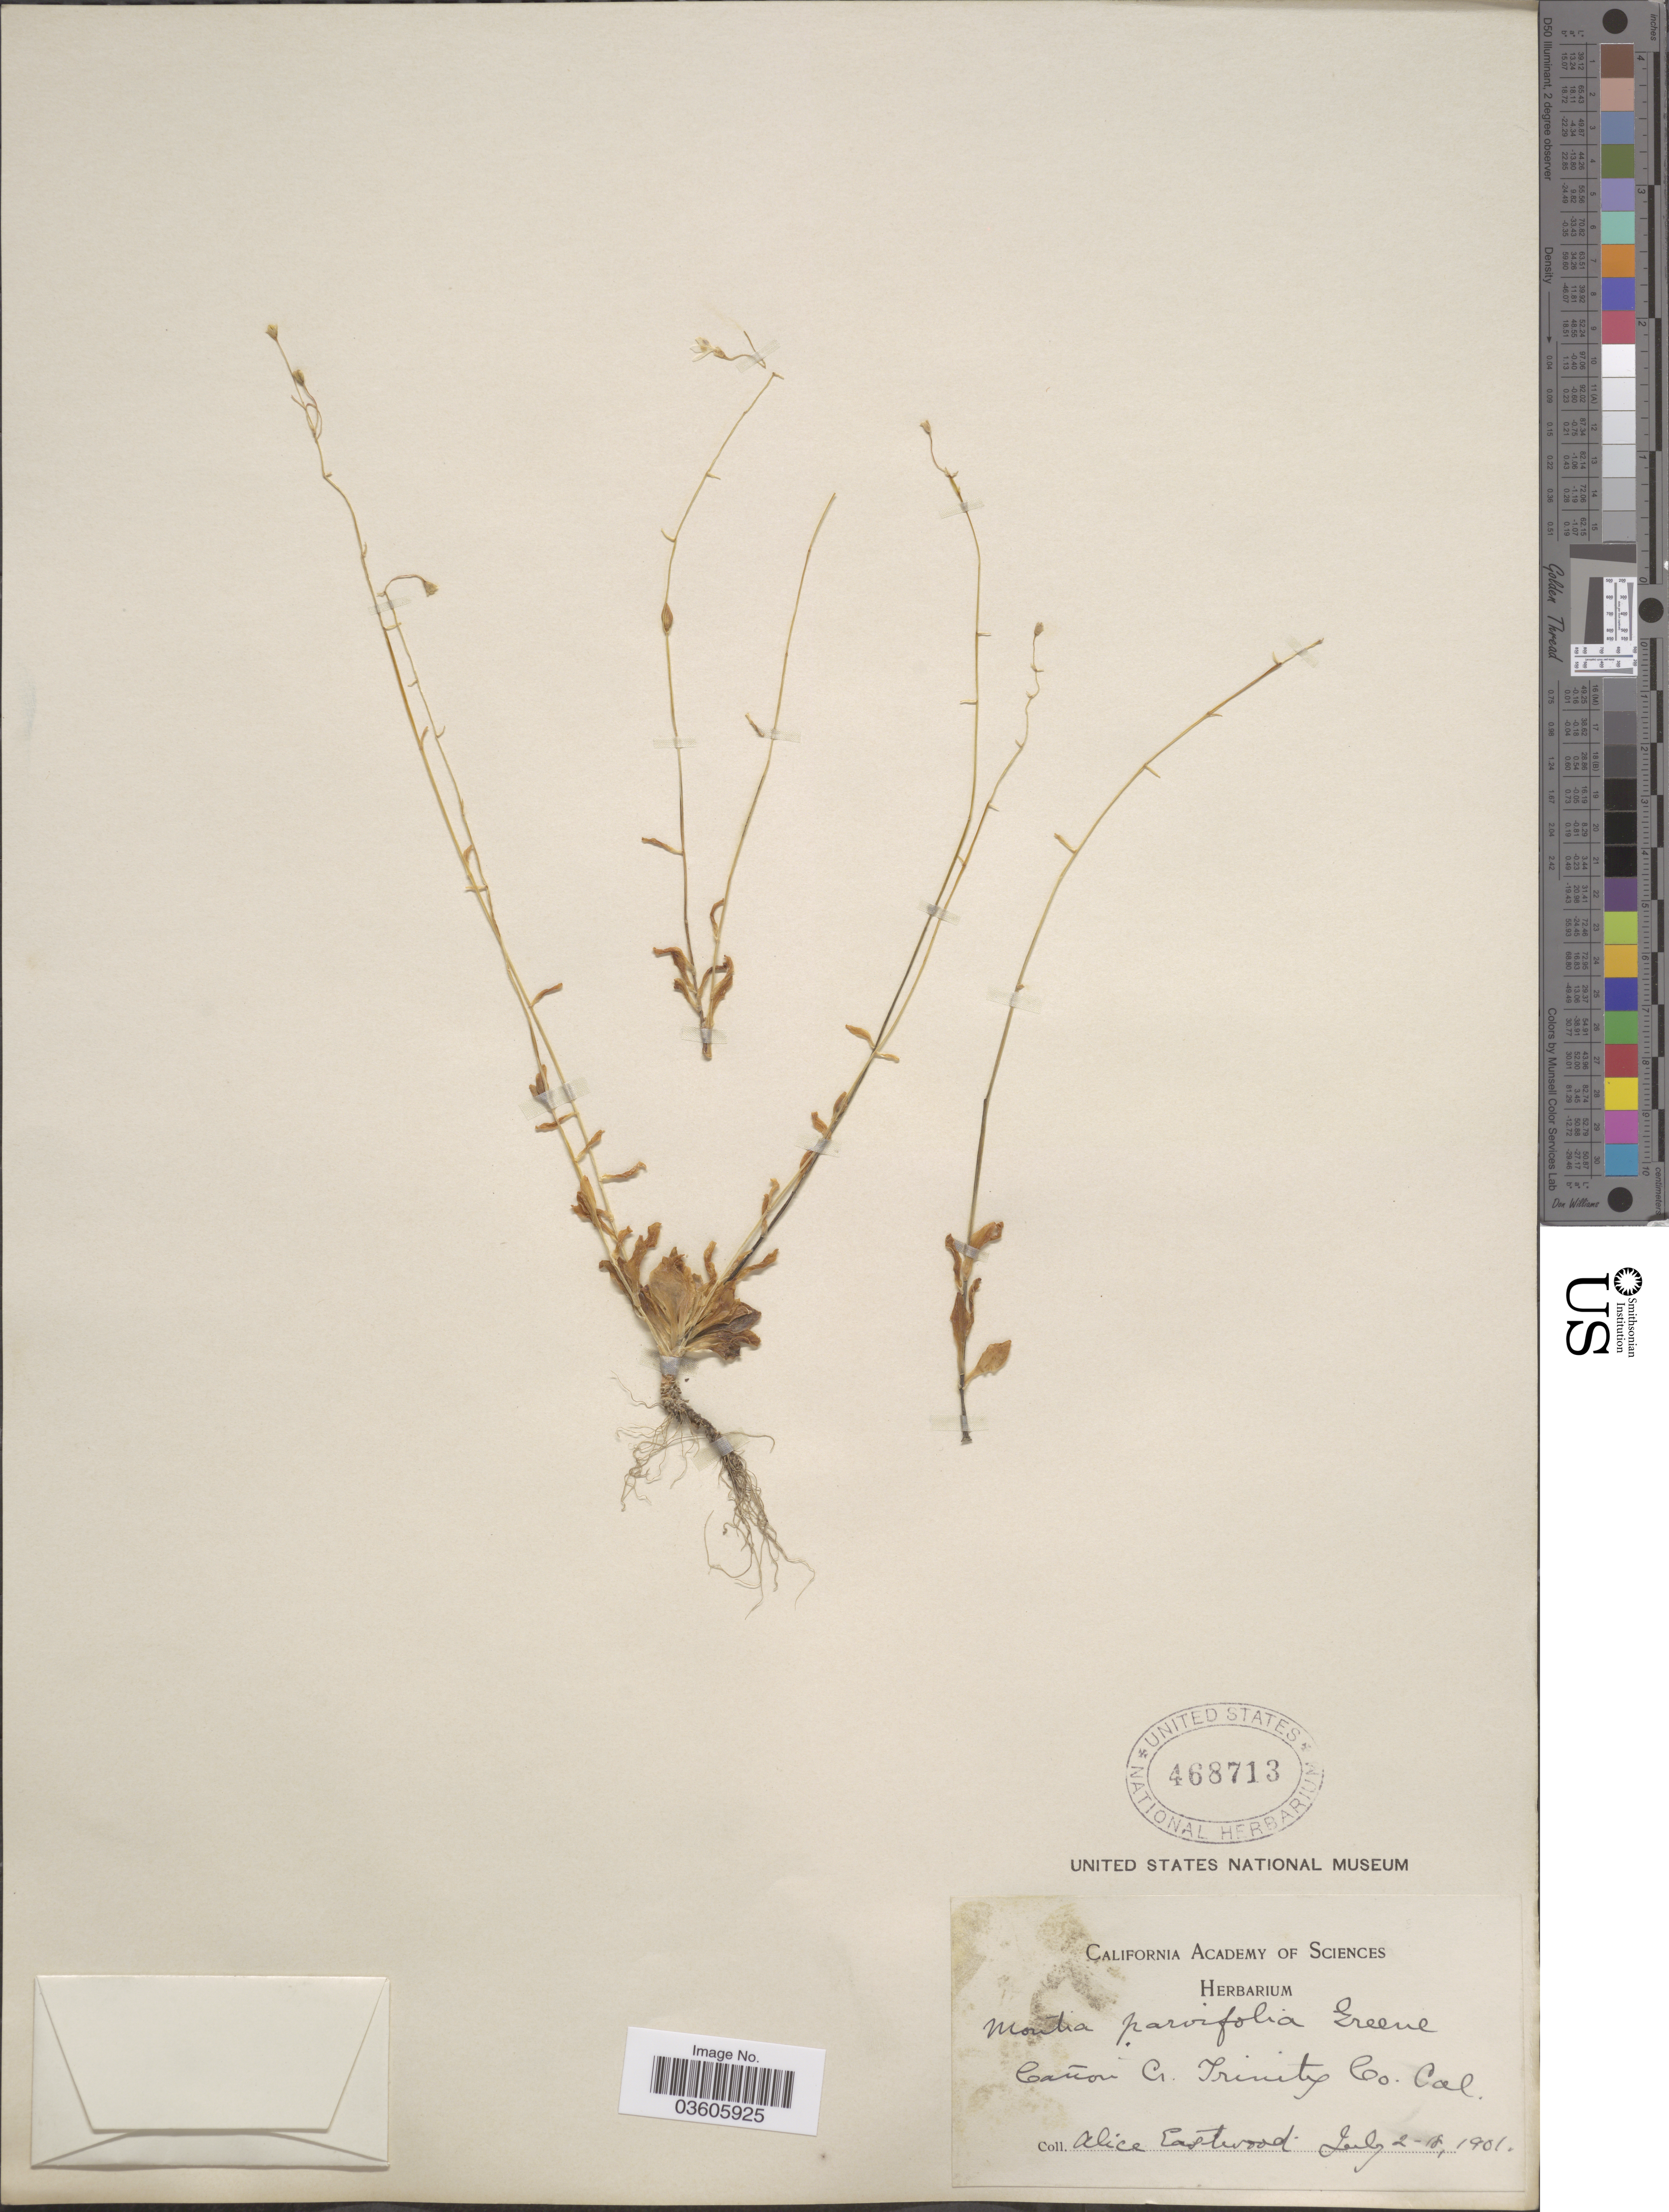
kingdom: Plantae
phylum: Tracheophyta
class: Magnoliopsida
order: Caryophyllales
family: Montiaceae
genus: Montia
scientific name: Montia parvifolia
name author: (Moc. ex DC.) Greene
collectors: A. Eastwood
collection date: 1901-07-02/1901-07-18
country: United States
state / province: California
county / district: Trinity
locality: Cañon Cr. Trinity Co.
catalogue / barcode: US 468713